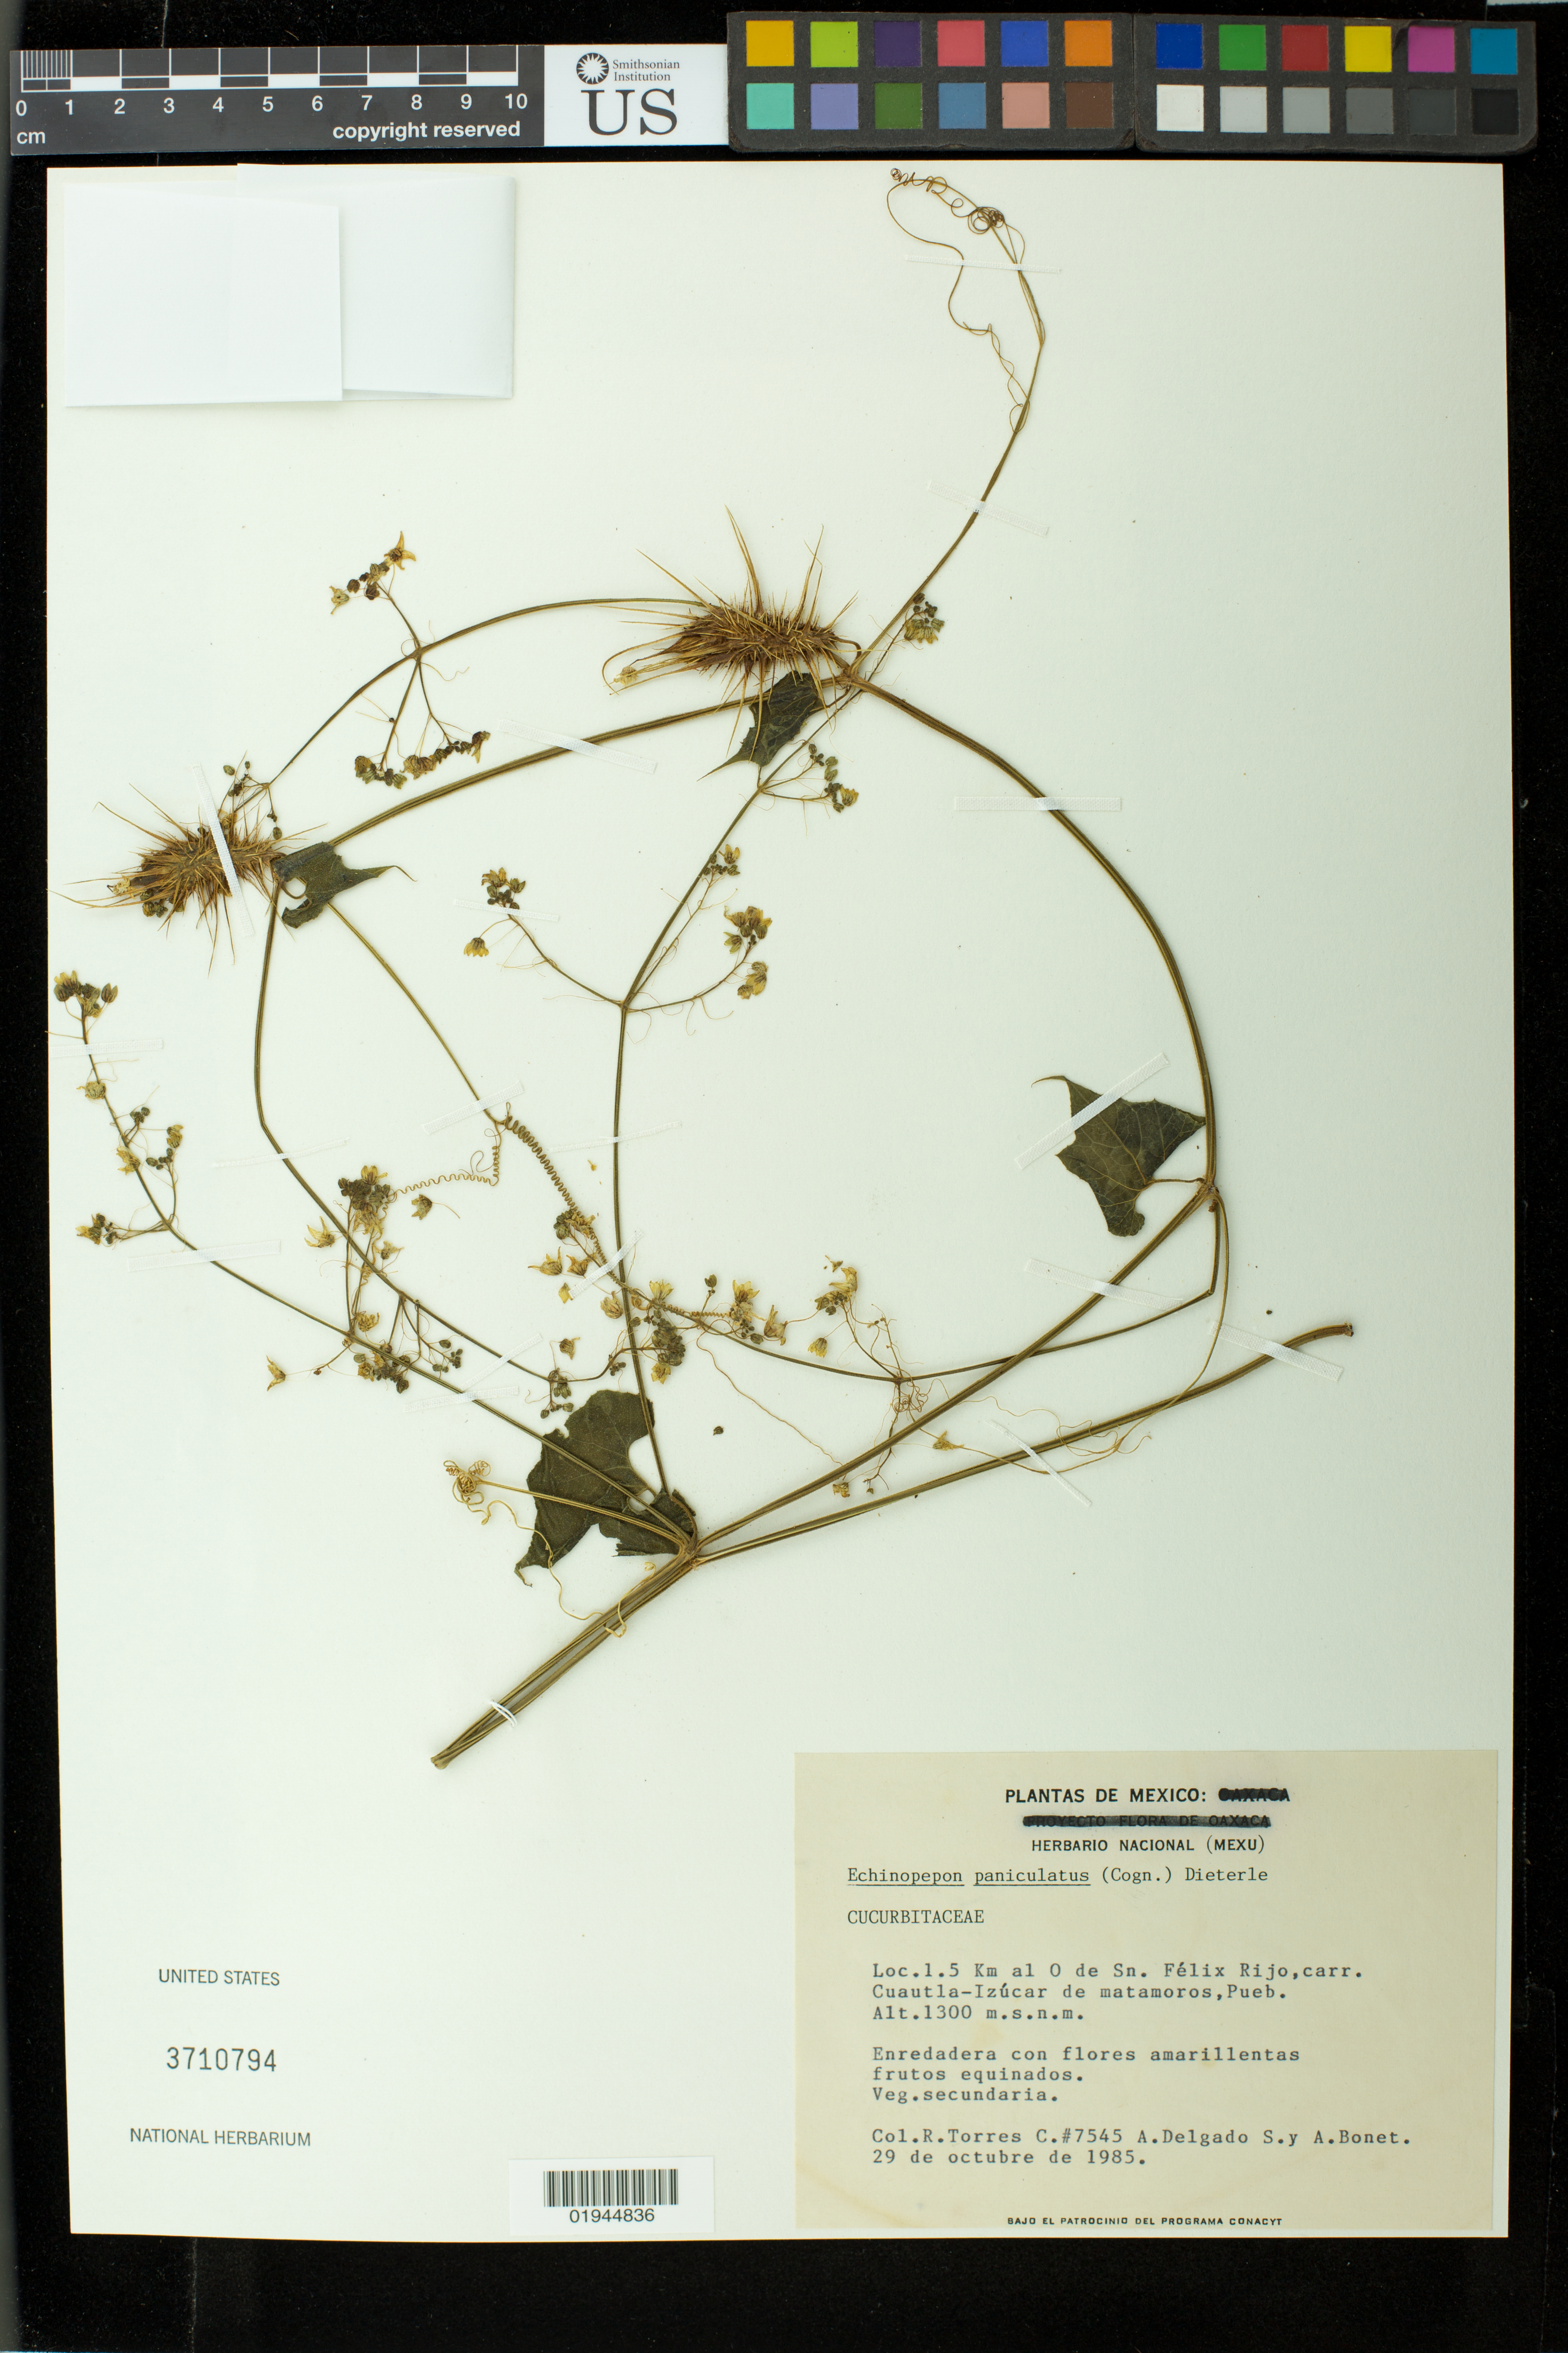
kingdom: Plantae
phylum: Tracheophyta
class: Magnoliopsida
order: Cucurbitales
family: Cucurbitaceae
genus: Echinopepon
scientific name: Echinopepon paniculatus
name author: (Cogn.) Dieterle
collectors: R. Torres C., A. Delgado S. & A. Bonet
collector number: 7545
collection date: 1985-10-29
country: Mexico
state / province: Puebla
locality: Loc. 1.5 km al 0 de Sn. Felix Rijo, carr. Cuautla-Izucar de matamoros.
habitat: veg. secundaria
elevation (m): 1300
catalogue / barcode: US 3710794